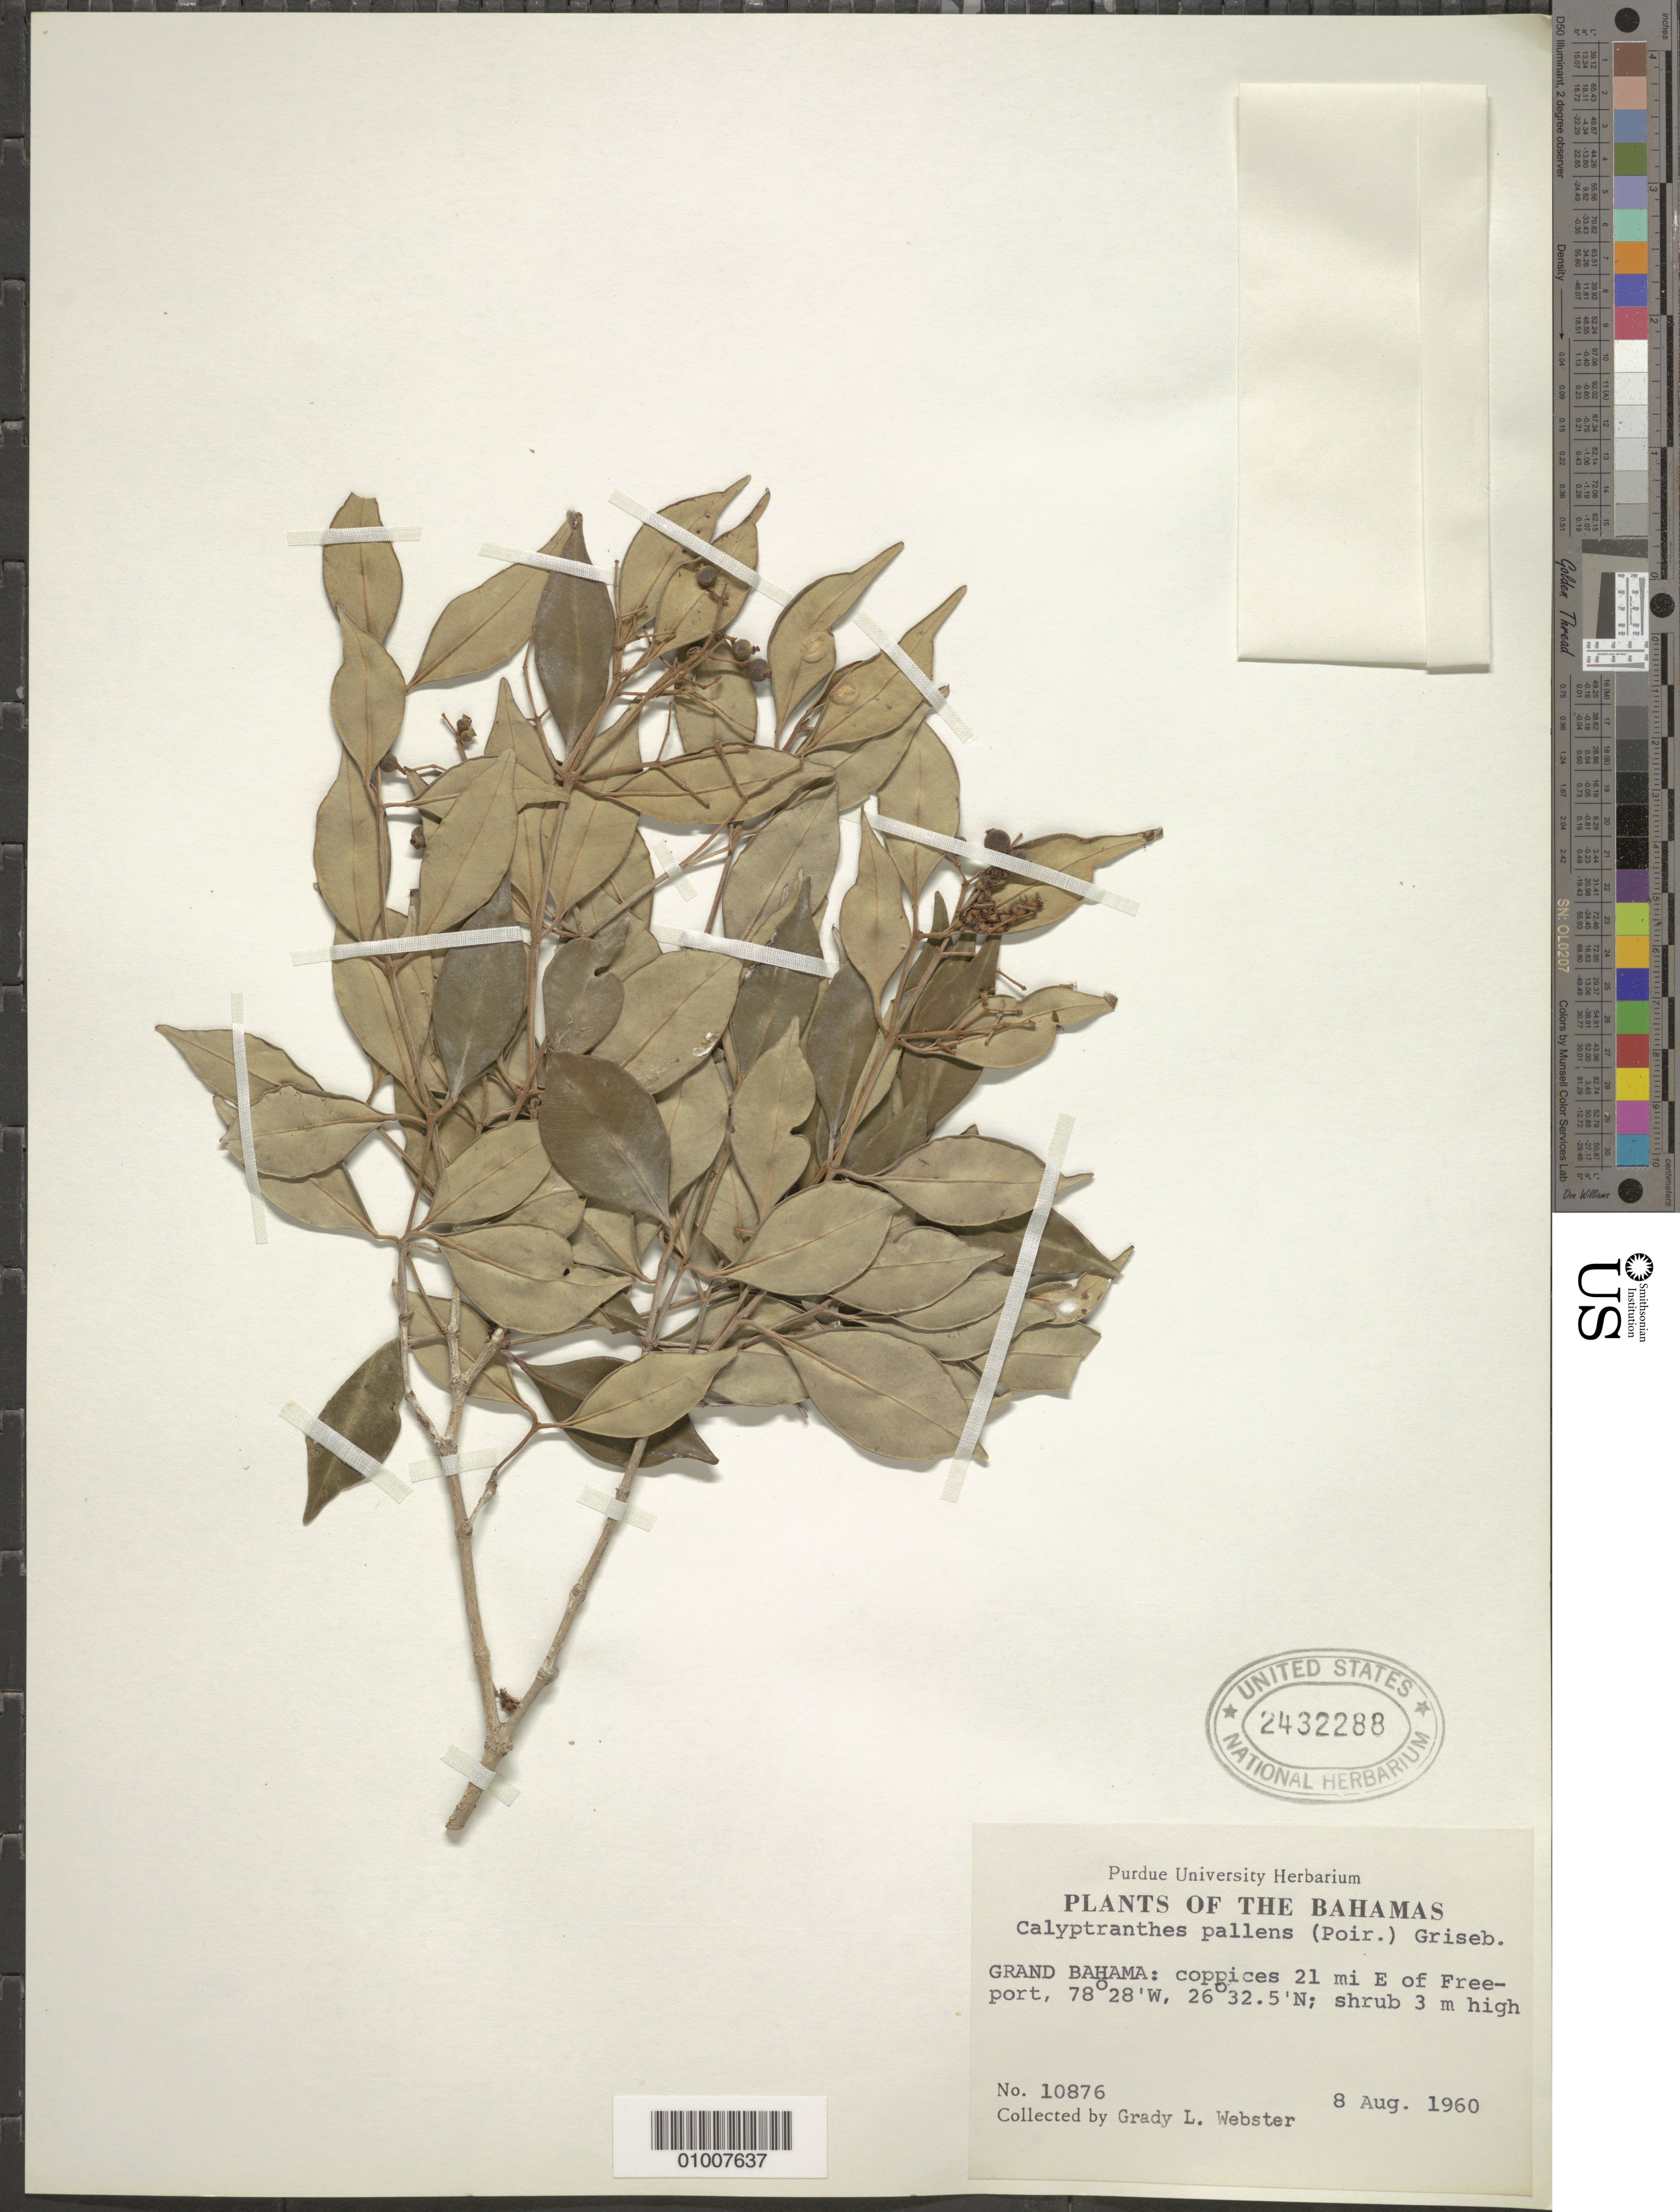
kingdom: Plantae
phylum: Tracheophyta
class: Magnoliopsida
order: Myrtales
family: Myrtaceae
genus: Myrcia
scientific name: Myrcia neopallens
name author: A.R. Lourenço & E. Lucas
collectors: G. L. Webster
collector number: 10876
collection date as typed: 08 Aug 1960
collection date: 1960-08-08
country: Bahamas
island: Grand Bahama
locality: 21 mi. east of Freeport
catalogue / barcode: US 2432288